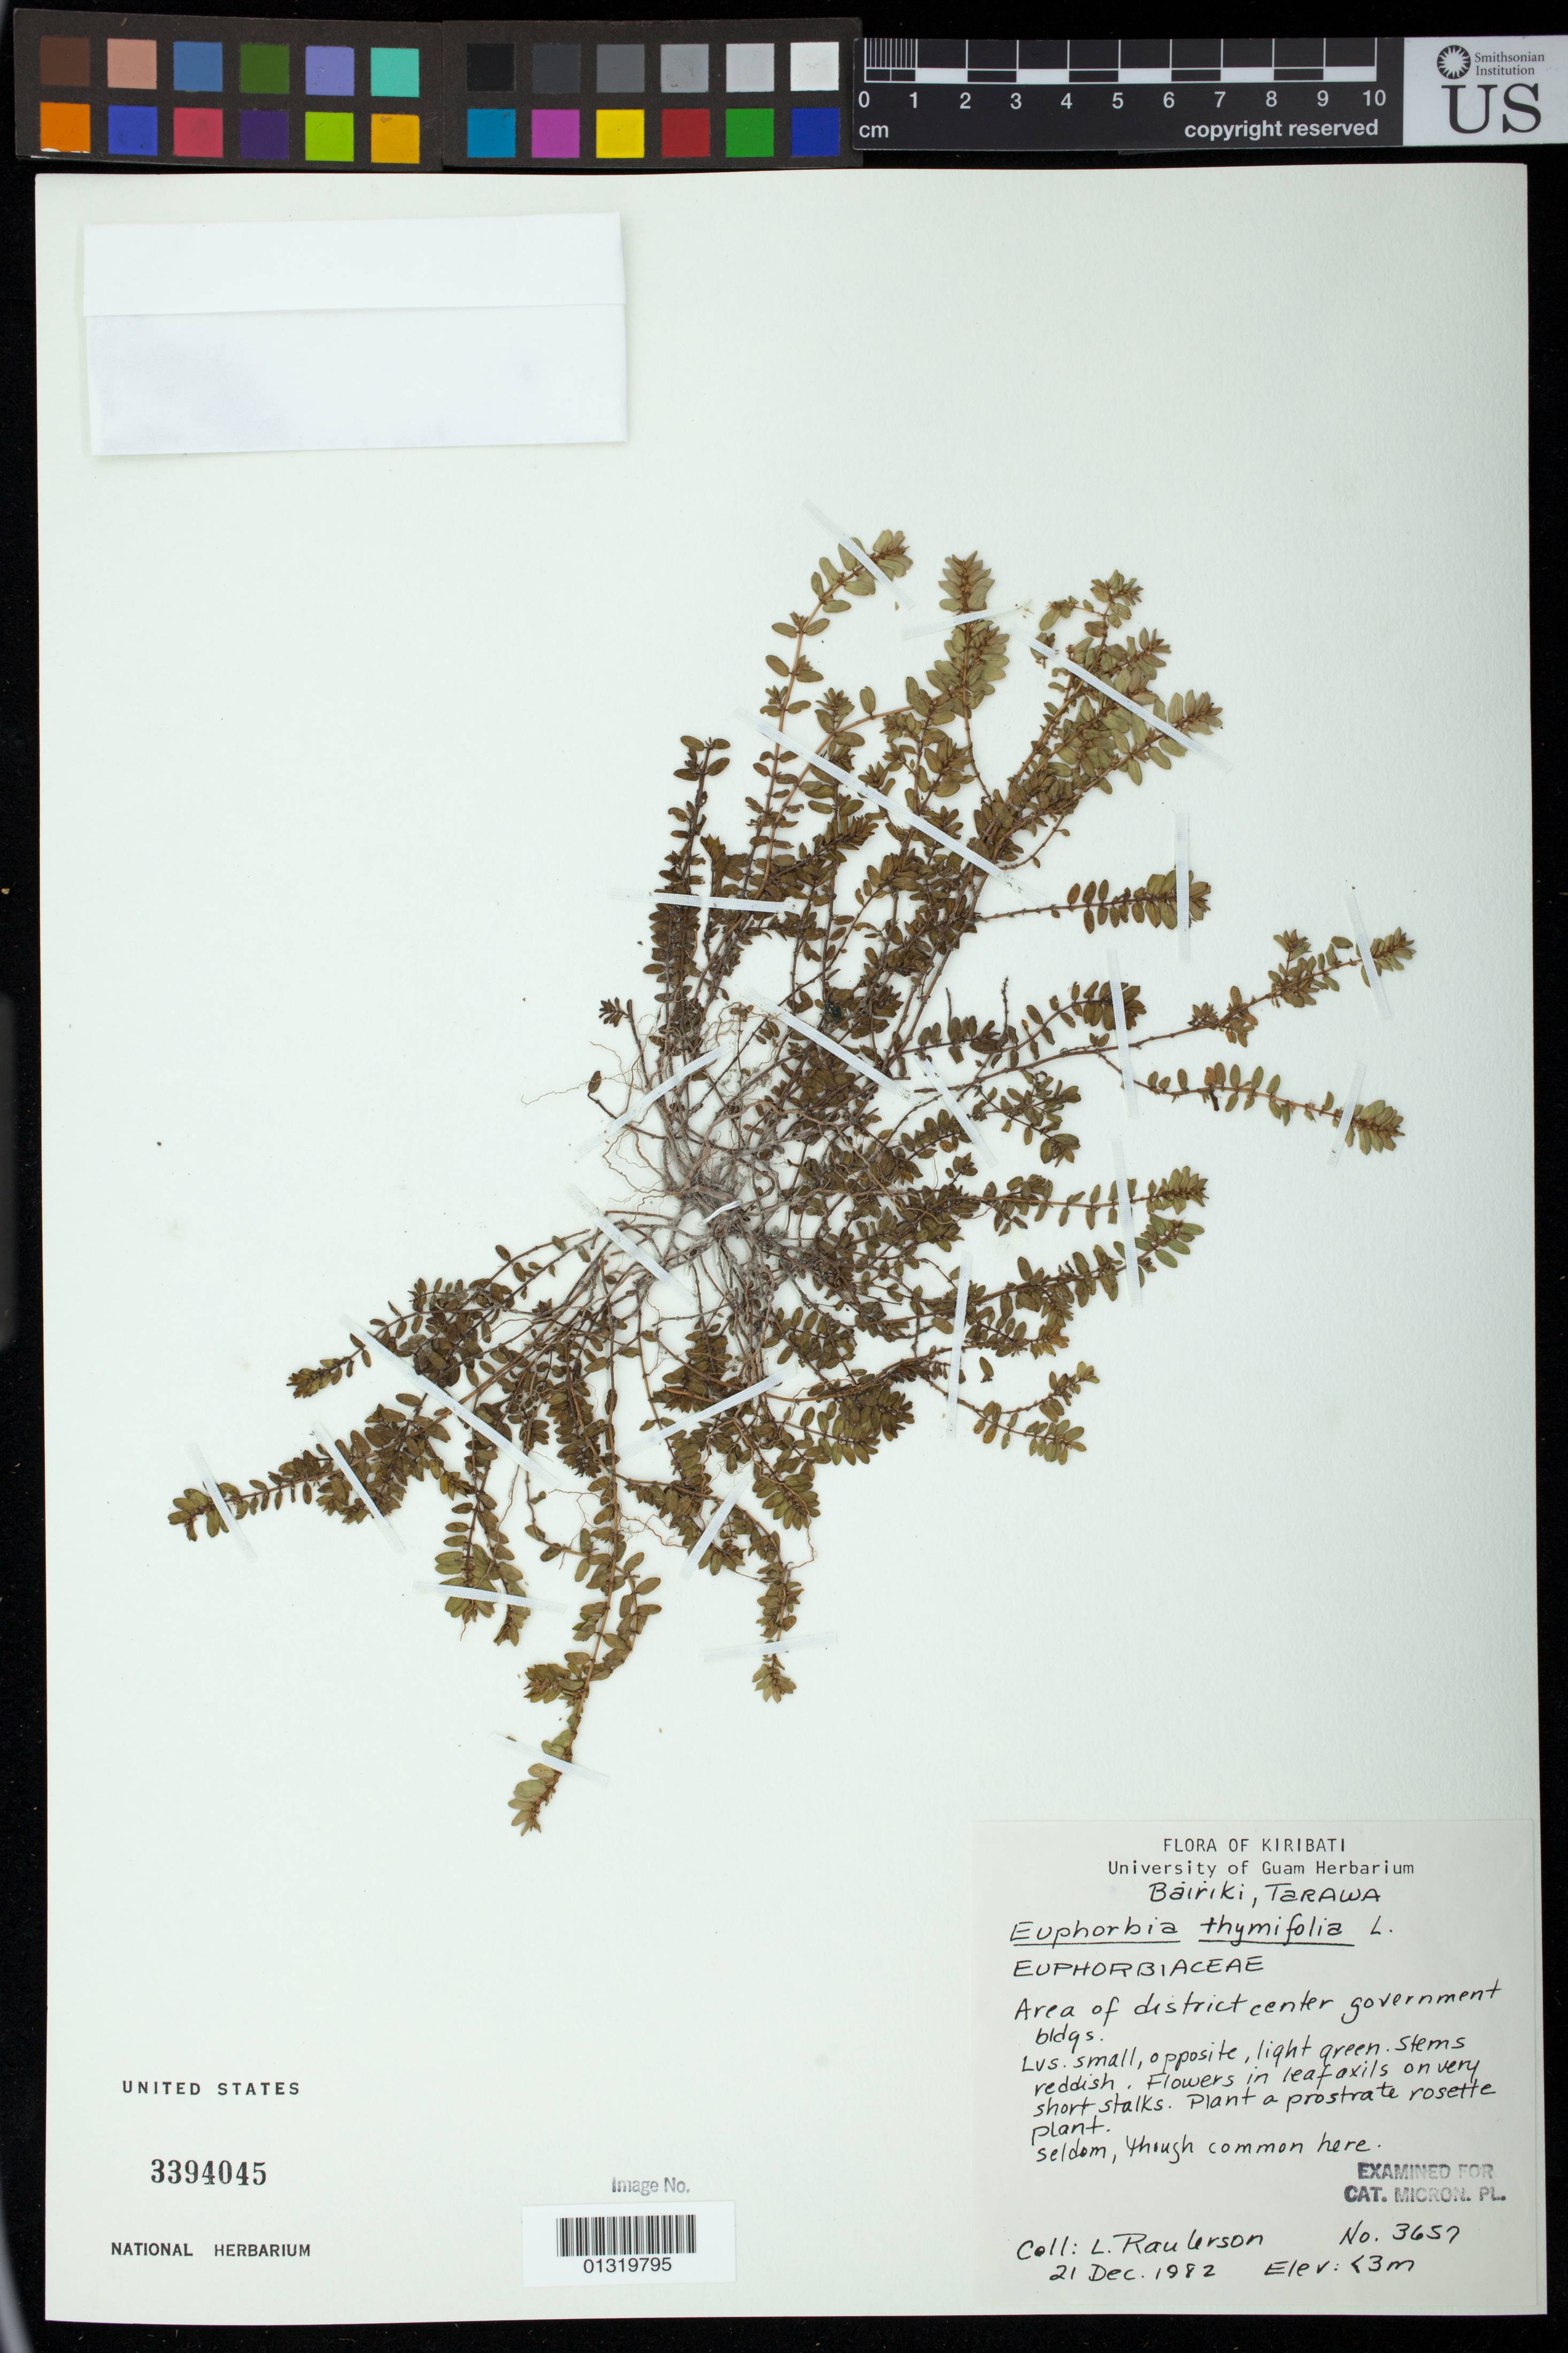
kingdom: Plantae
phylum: Tracheophyta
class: Magnoliopsida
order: Malpighiales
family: Euphorbiaceae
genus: Euphorbia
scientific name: Euphorbia thymifolia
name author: L.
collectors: L. Raulerson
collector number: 3657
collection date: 1982-12-21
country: Kiribati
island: Tarawa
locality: Bairiki: Tarawa; Area of district center government bldgs.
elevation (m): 3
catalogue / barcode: US 3394045